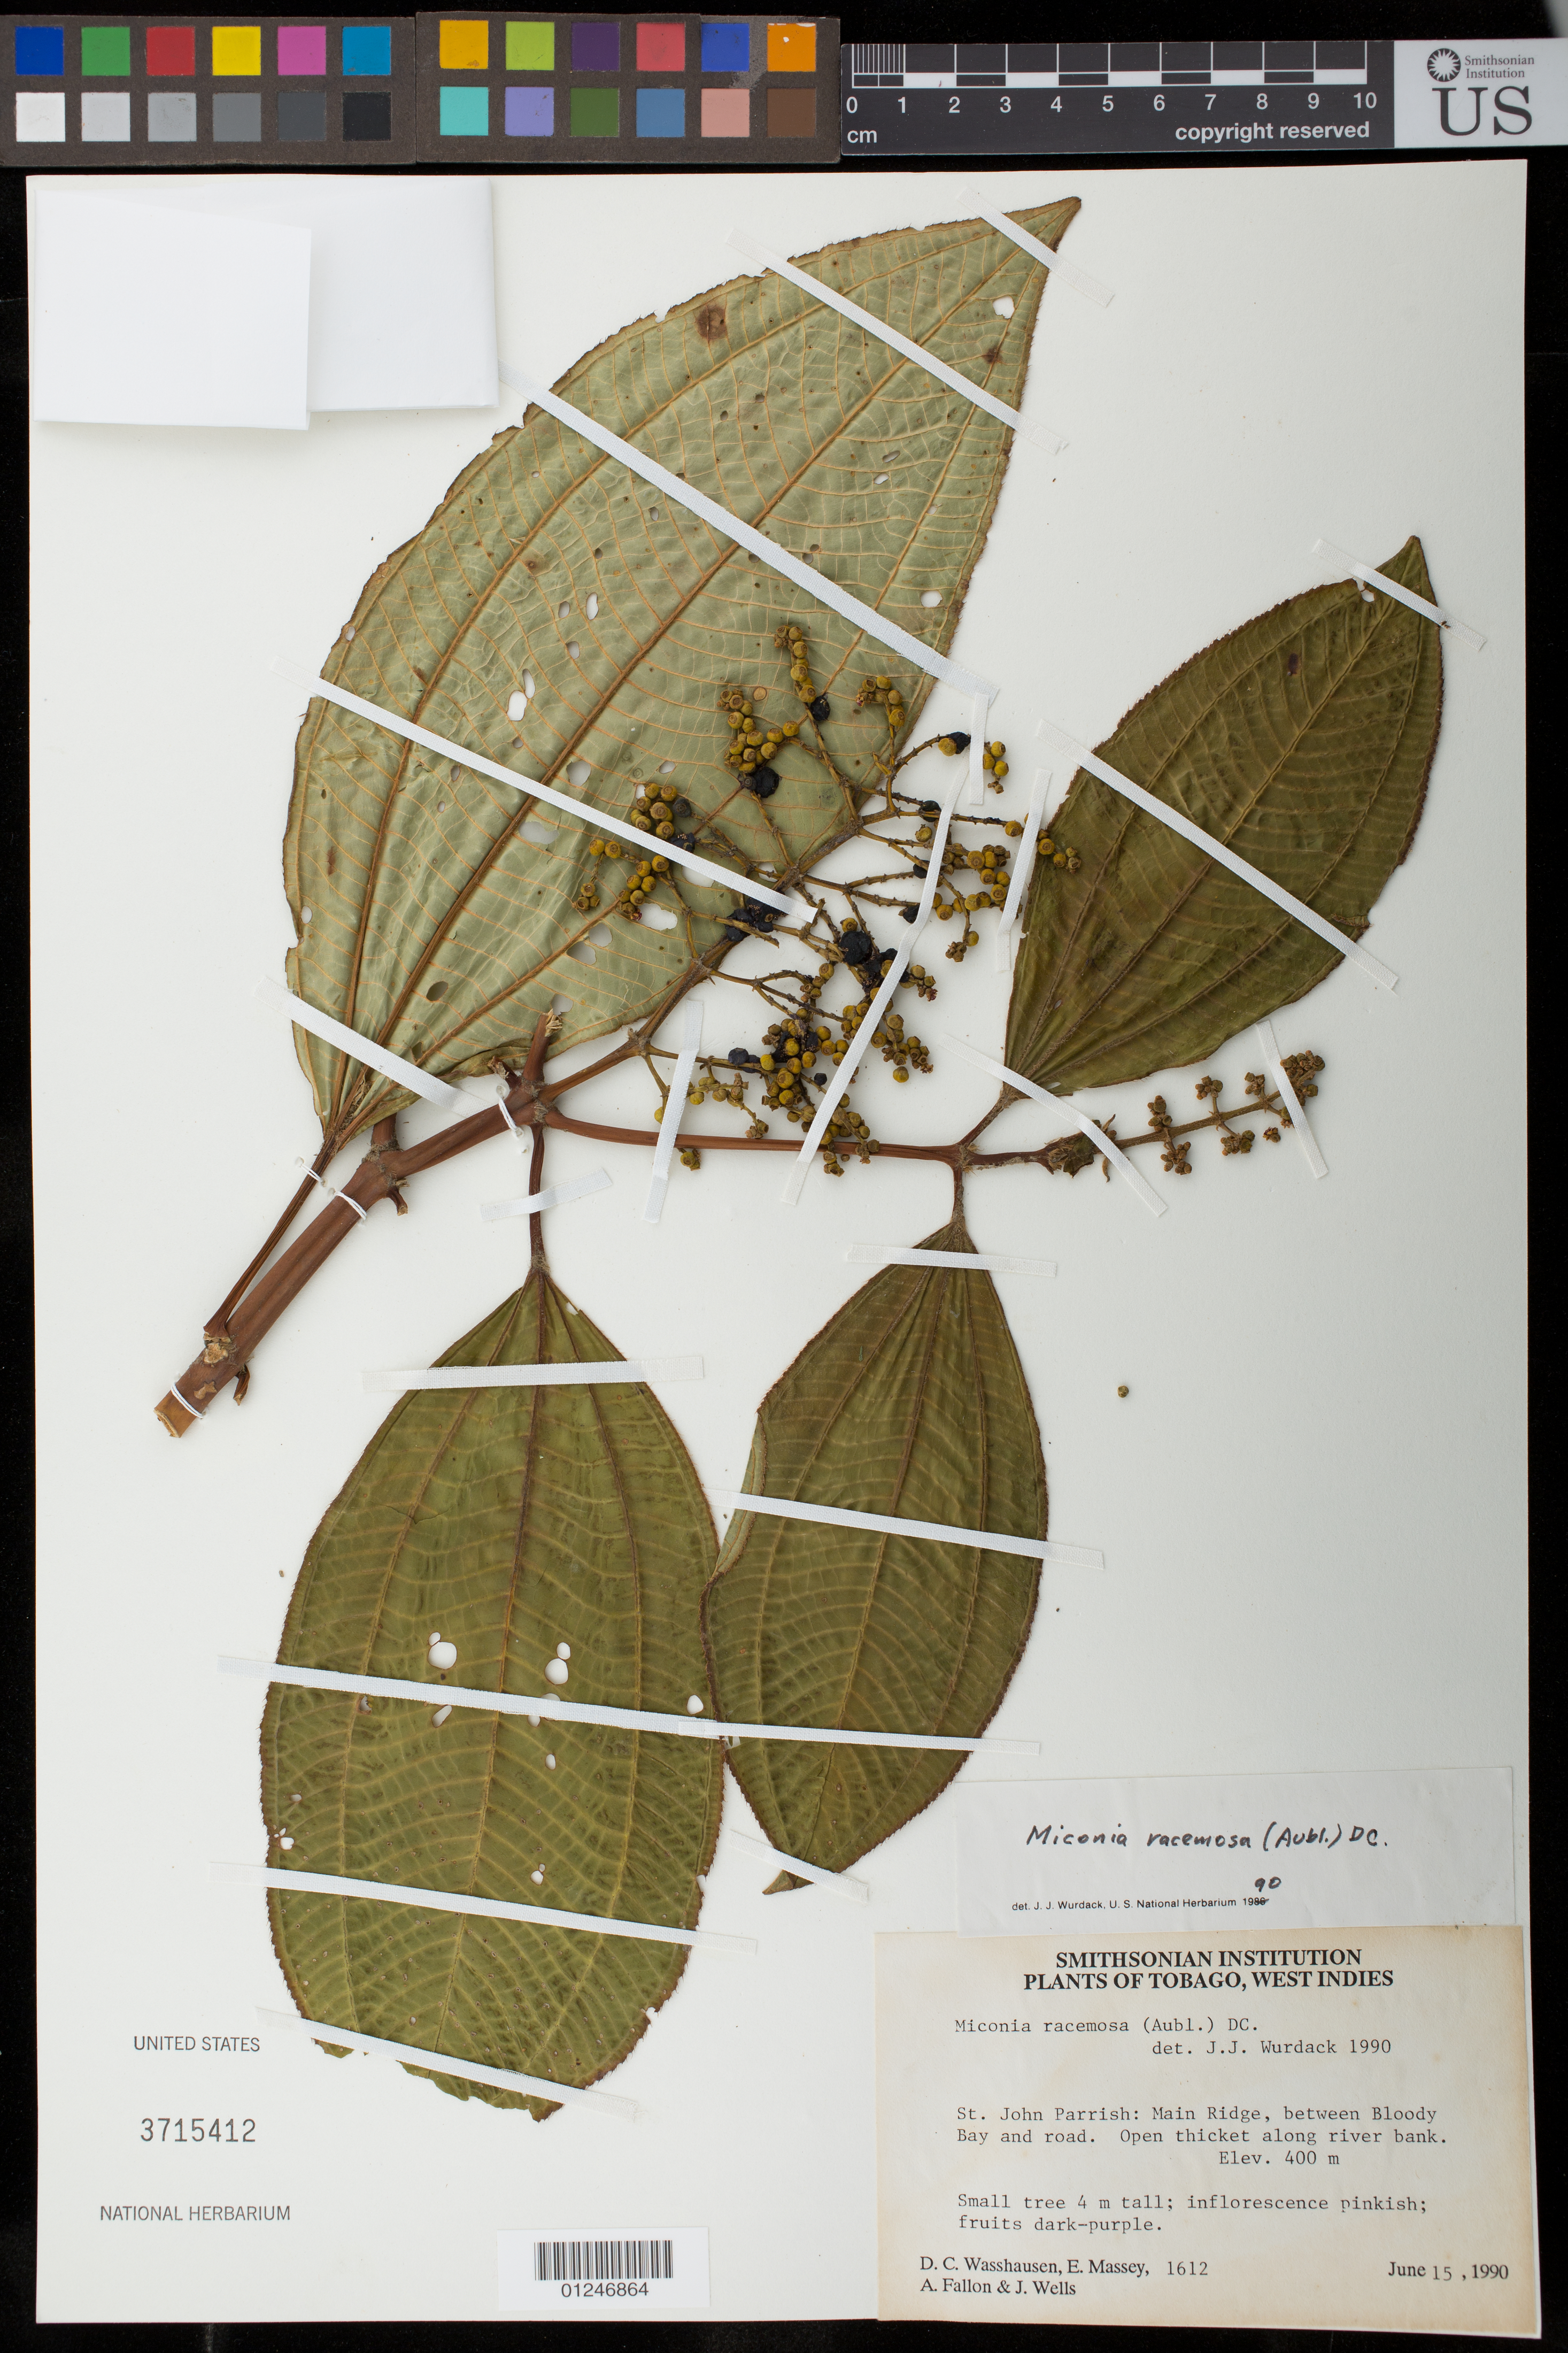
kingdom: Plantae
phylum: Tracheophyta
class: Magnoliopsida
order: Myrtales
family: Melastomataceae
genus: Miconia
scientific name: Miconia racemosa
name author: (Aubl.) DC.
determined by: Wurdack, John J., (US), US (UNITED STATES)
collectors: D. C. Wasshausen, E. Massey, A. Fallon & J. Wells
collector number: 1612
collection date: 1990-06-15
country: Trinidad and Tobago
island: Tobago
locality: St. John Parrish: Main Ridge, between Bloody Bay and road. Open thicket along river bank.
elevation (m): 400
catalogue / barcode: US 3715412